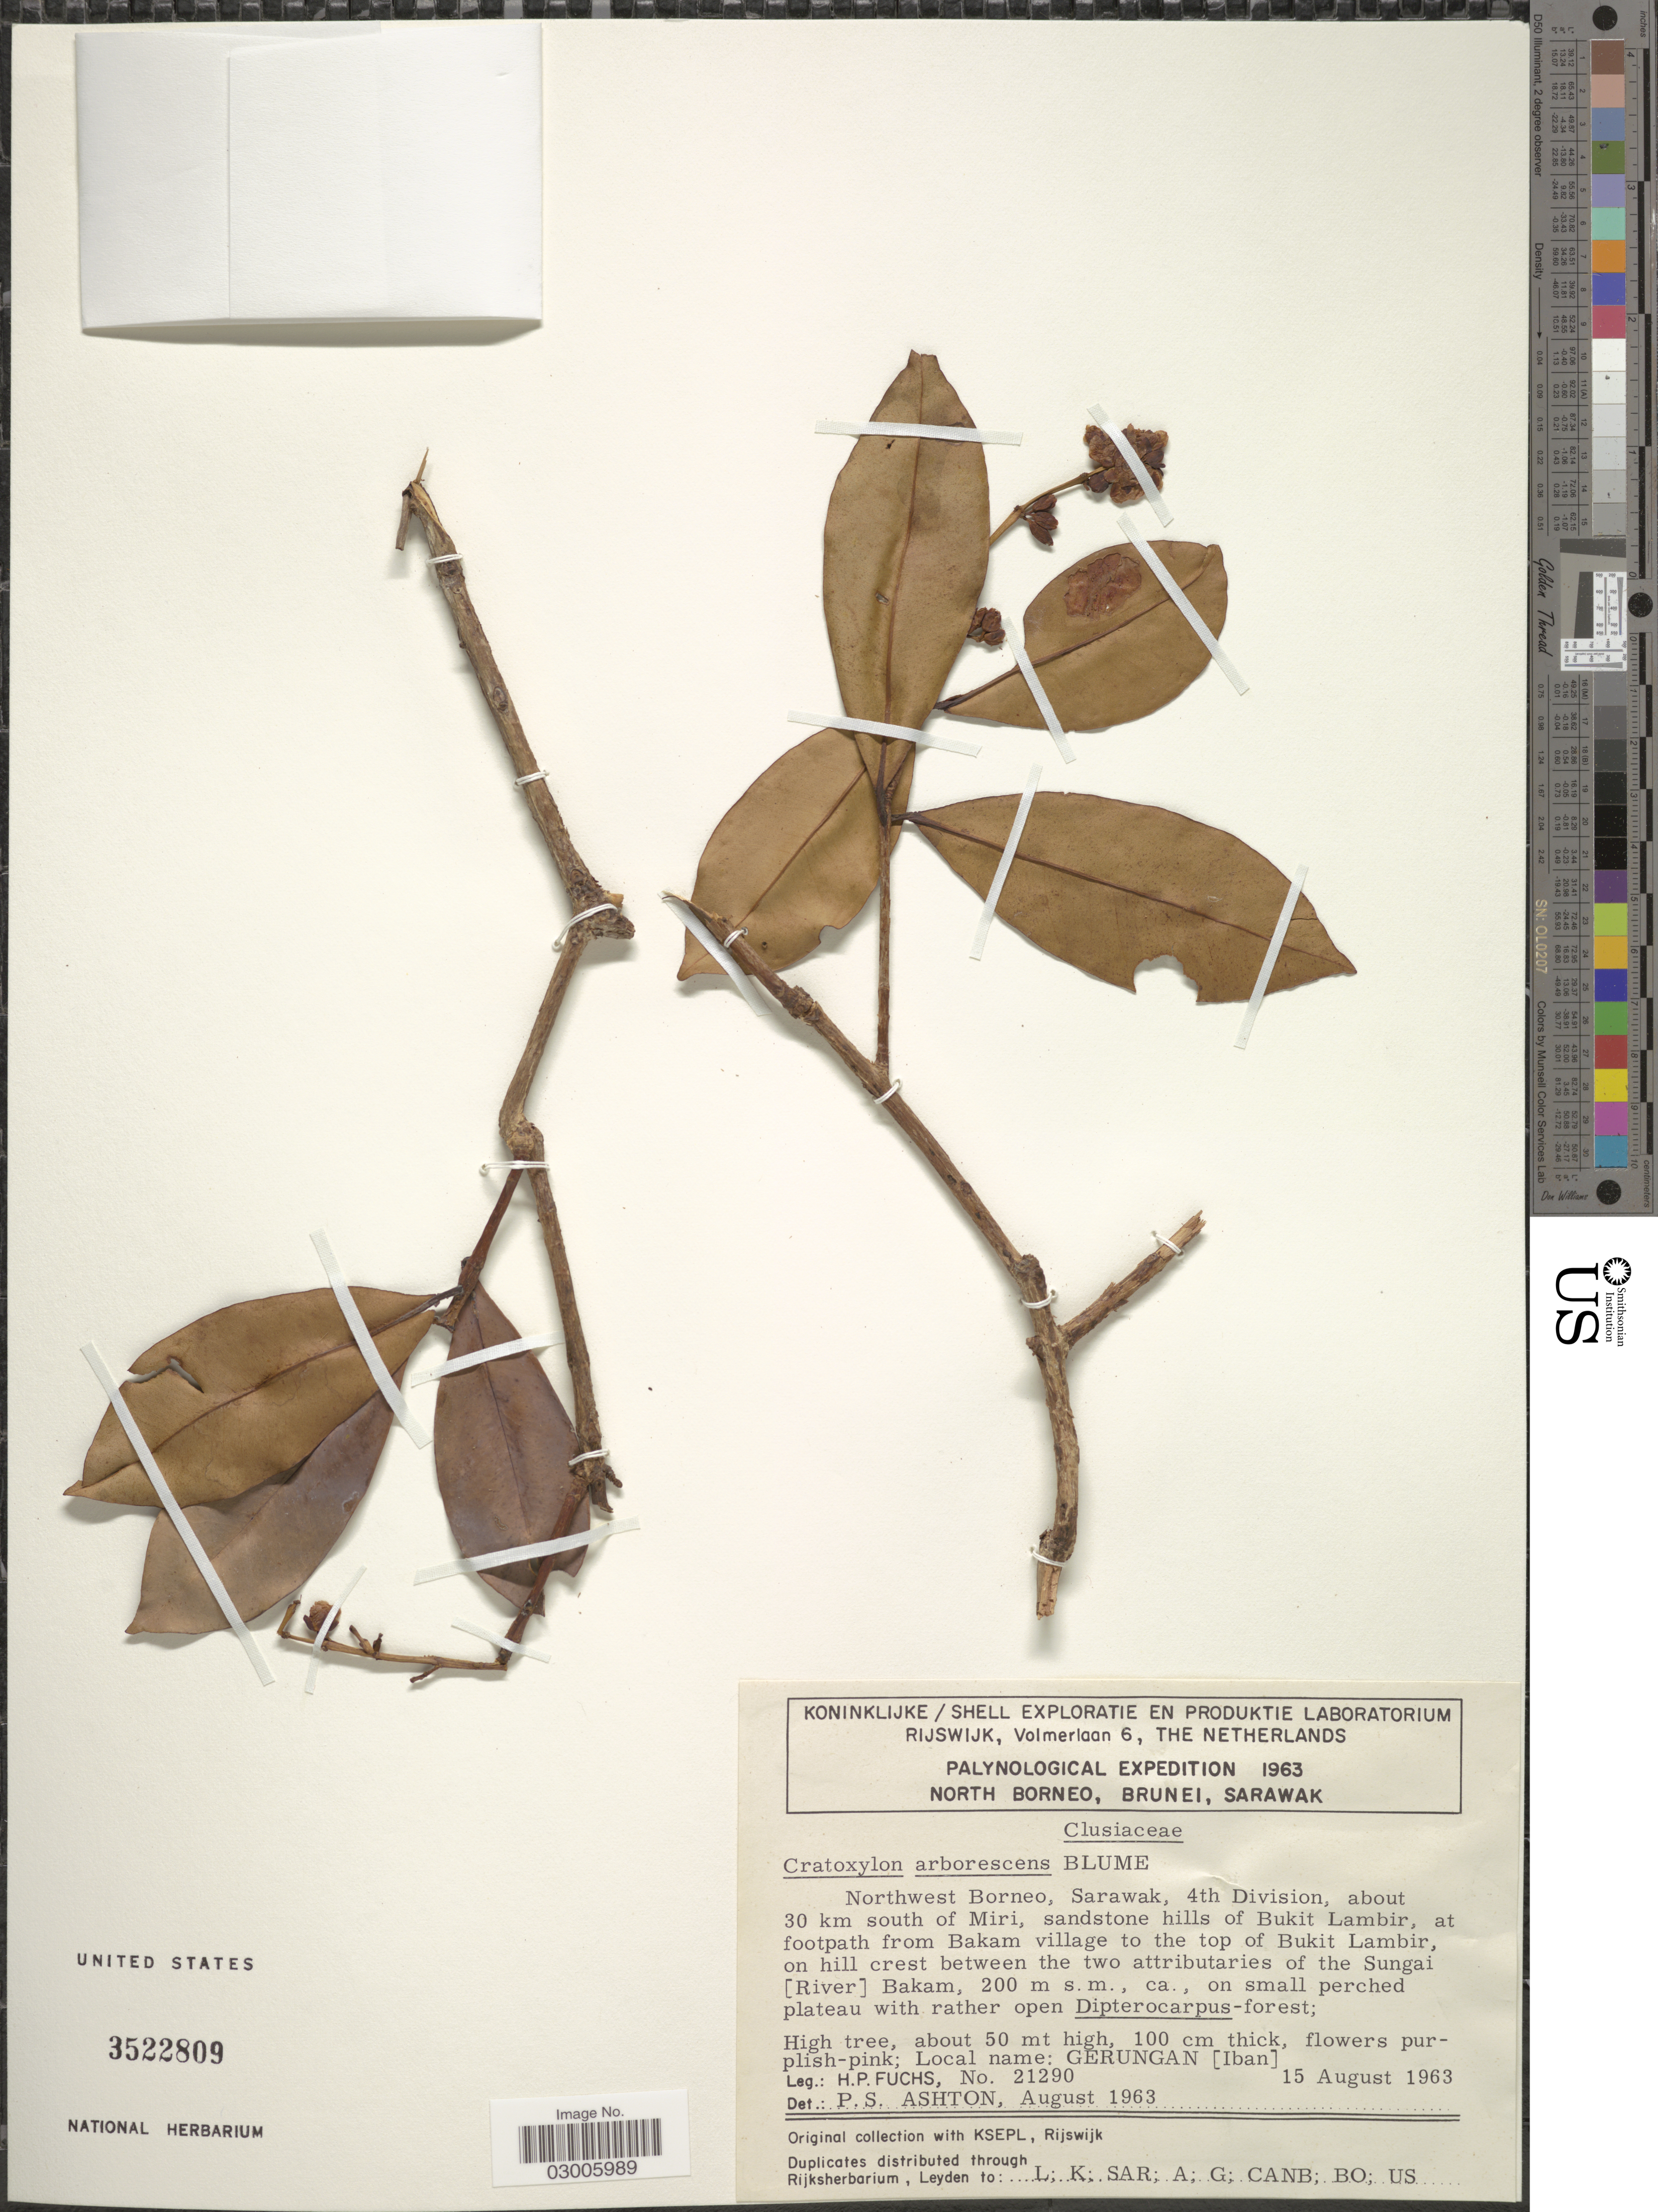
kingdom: Plantae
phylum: Tracheophyta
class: Magnoliopsida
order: Malpighiales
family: Hypericaceae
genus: Cratoxylum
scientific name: Cratoxylum arborescens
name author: (Vahl) Blume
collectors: H. P. Fuchs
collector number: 21290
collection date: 1963-08-15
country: Malaysia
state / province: Sarawak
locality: Northwest Borneo, Sarawak, 4th Division, about 30 km south of Miri, sandstone hills of Bukit Lambir, at footpath from Bakam village to the top of Bukit Lambir, on hill crest between the two attributaries of the Sungai [River] Bakam.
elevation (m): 200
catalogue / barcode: US 3522809